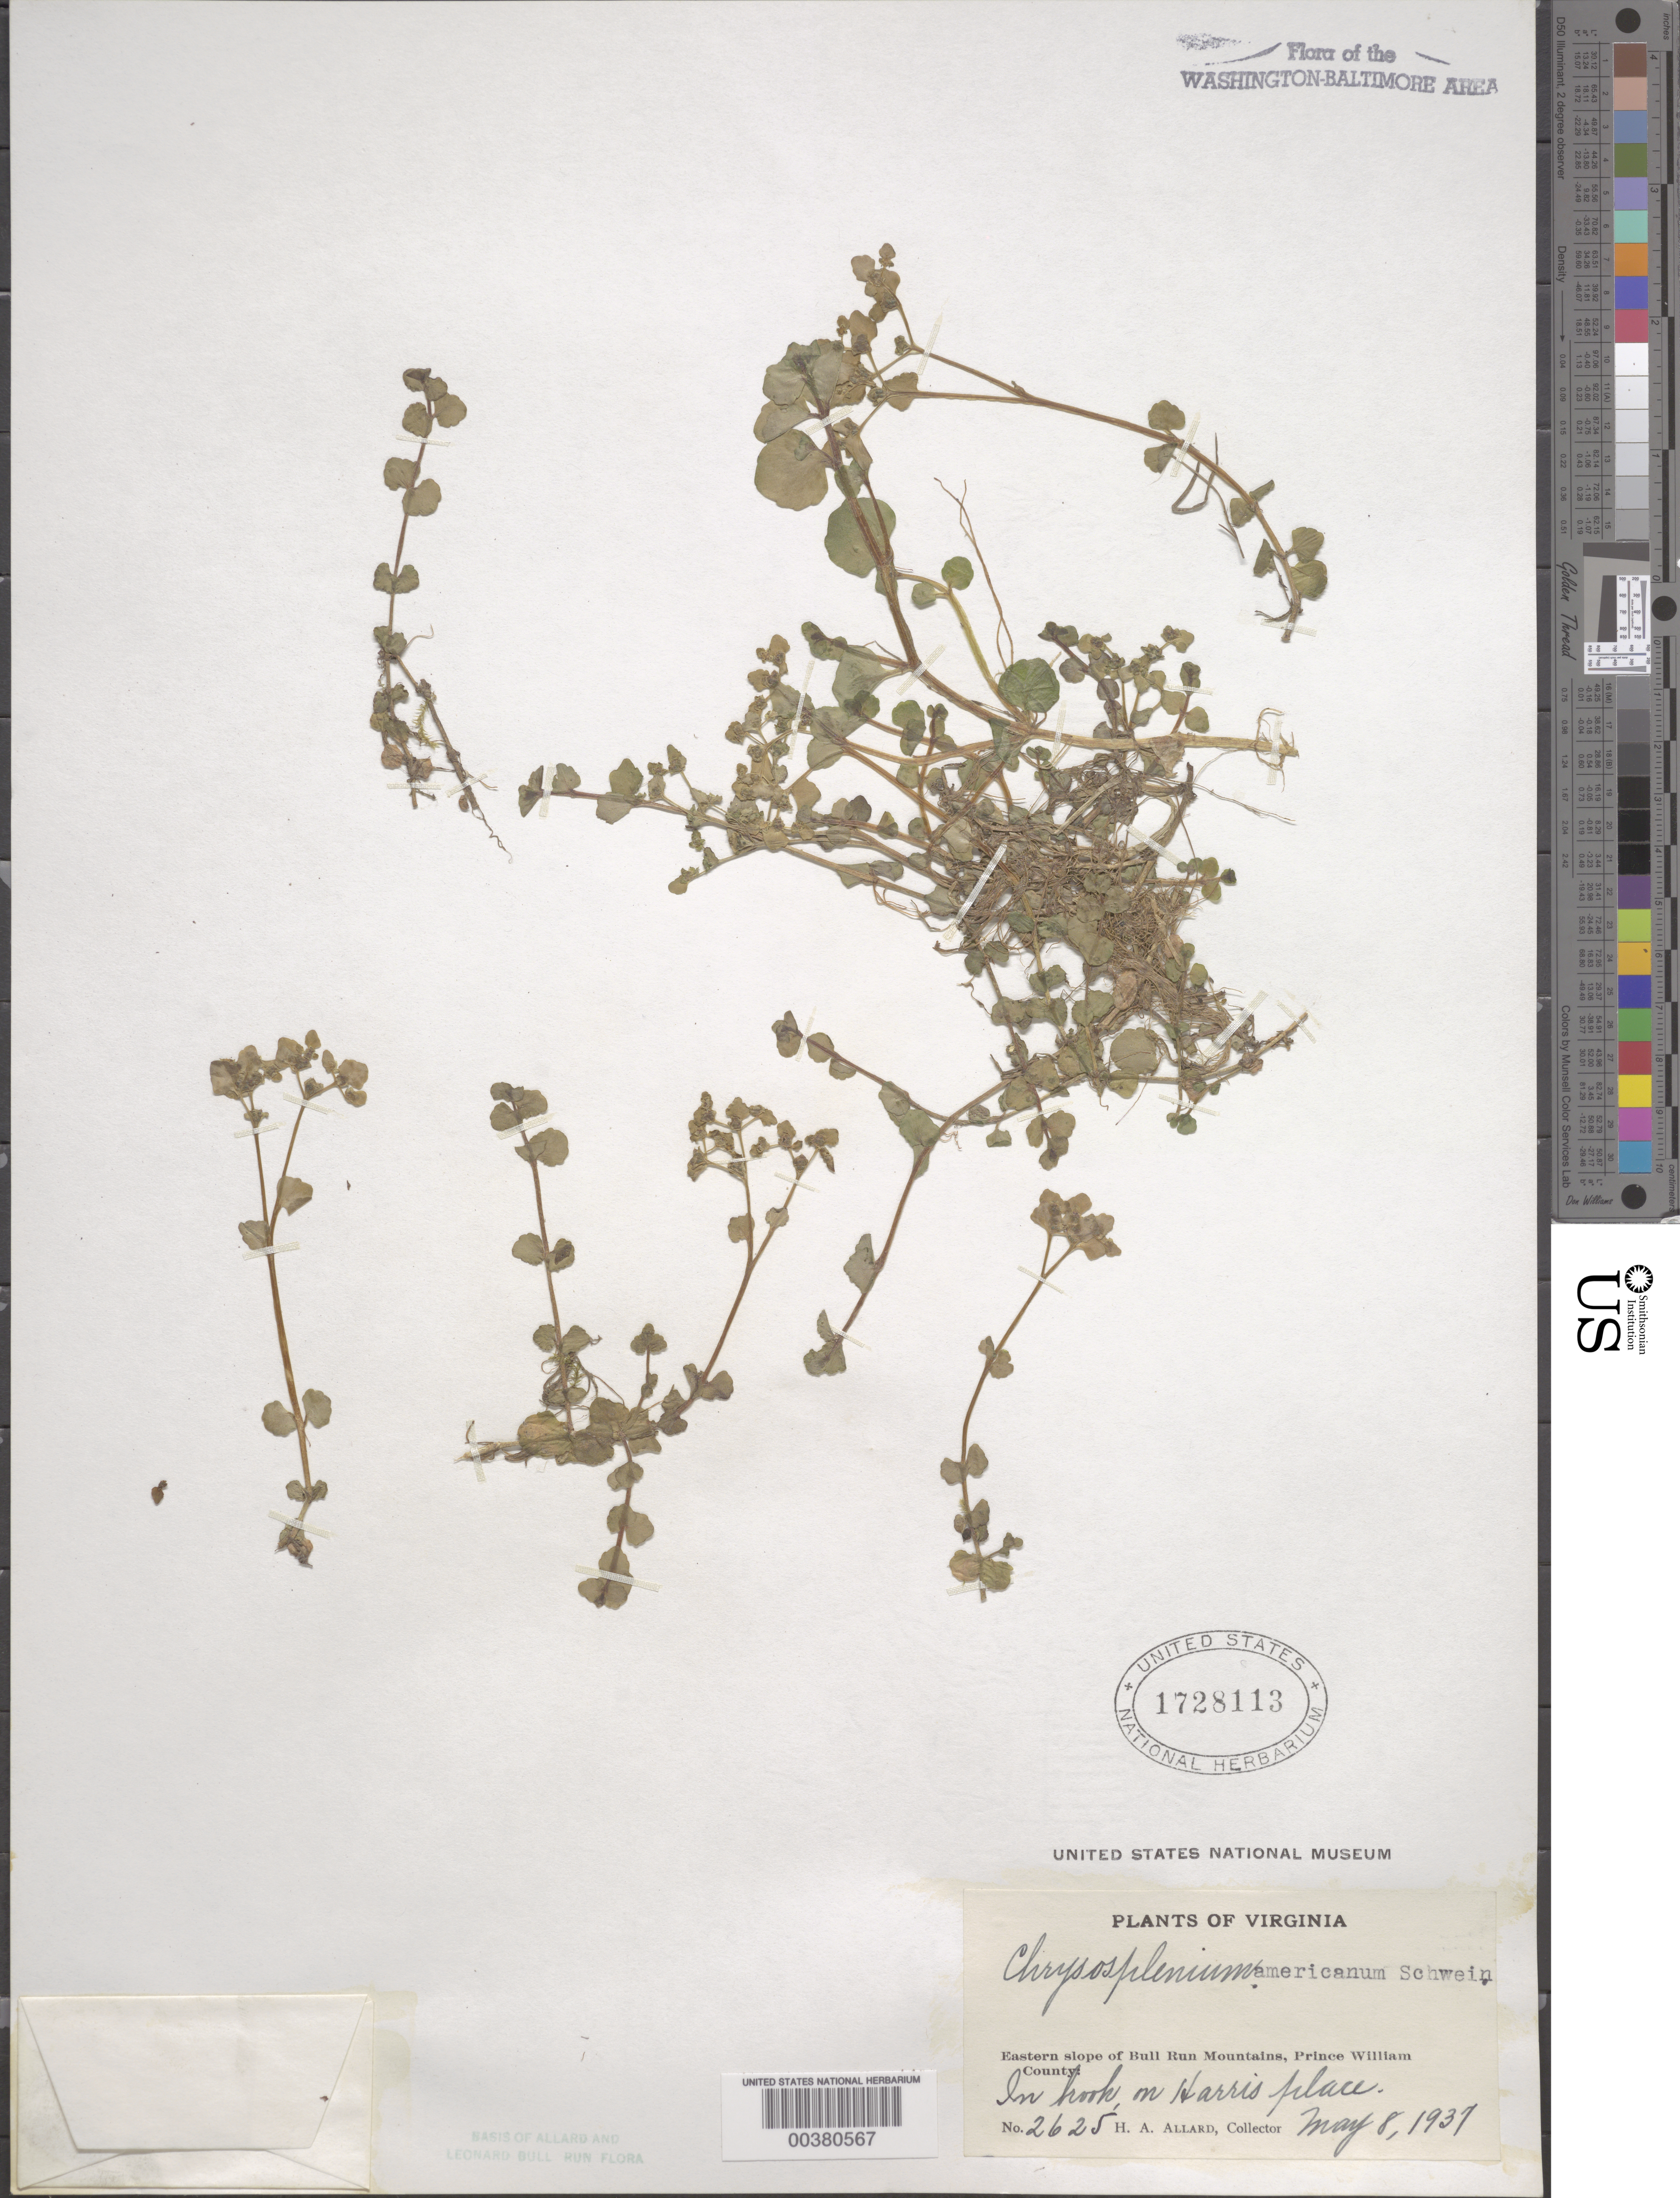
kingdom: Plantae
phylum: Tracheophyta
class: Magnoliopsida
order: Saxifragales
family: Saxifragaceae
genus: Chrysosplenium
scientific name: Chrysosplenium americanum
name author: Schwein.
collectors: H. A. Allard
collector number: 2625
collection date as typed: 08 May 1937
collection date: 1937-05-08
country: United States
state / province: Virginia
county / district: Fauquier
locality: Harris place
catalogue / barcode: US 1728113